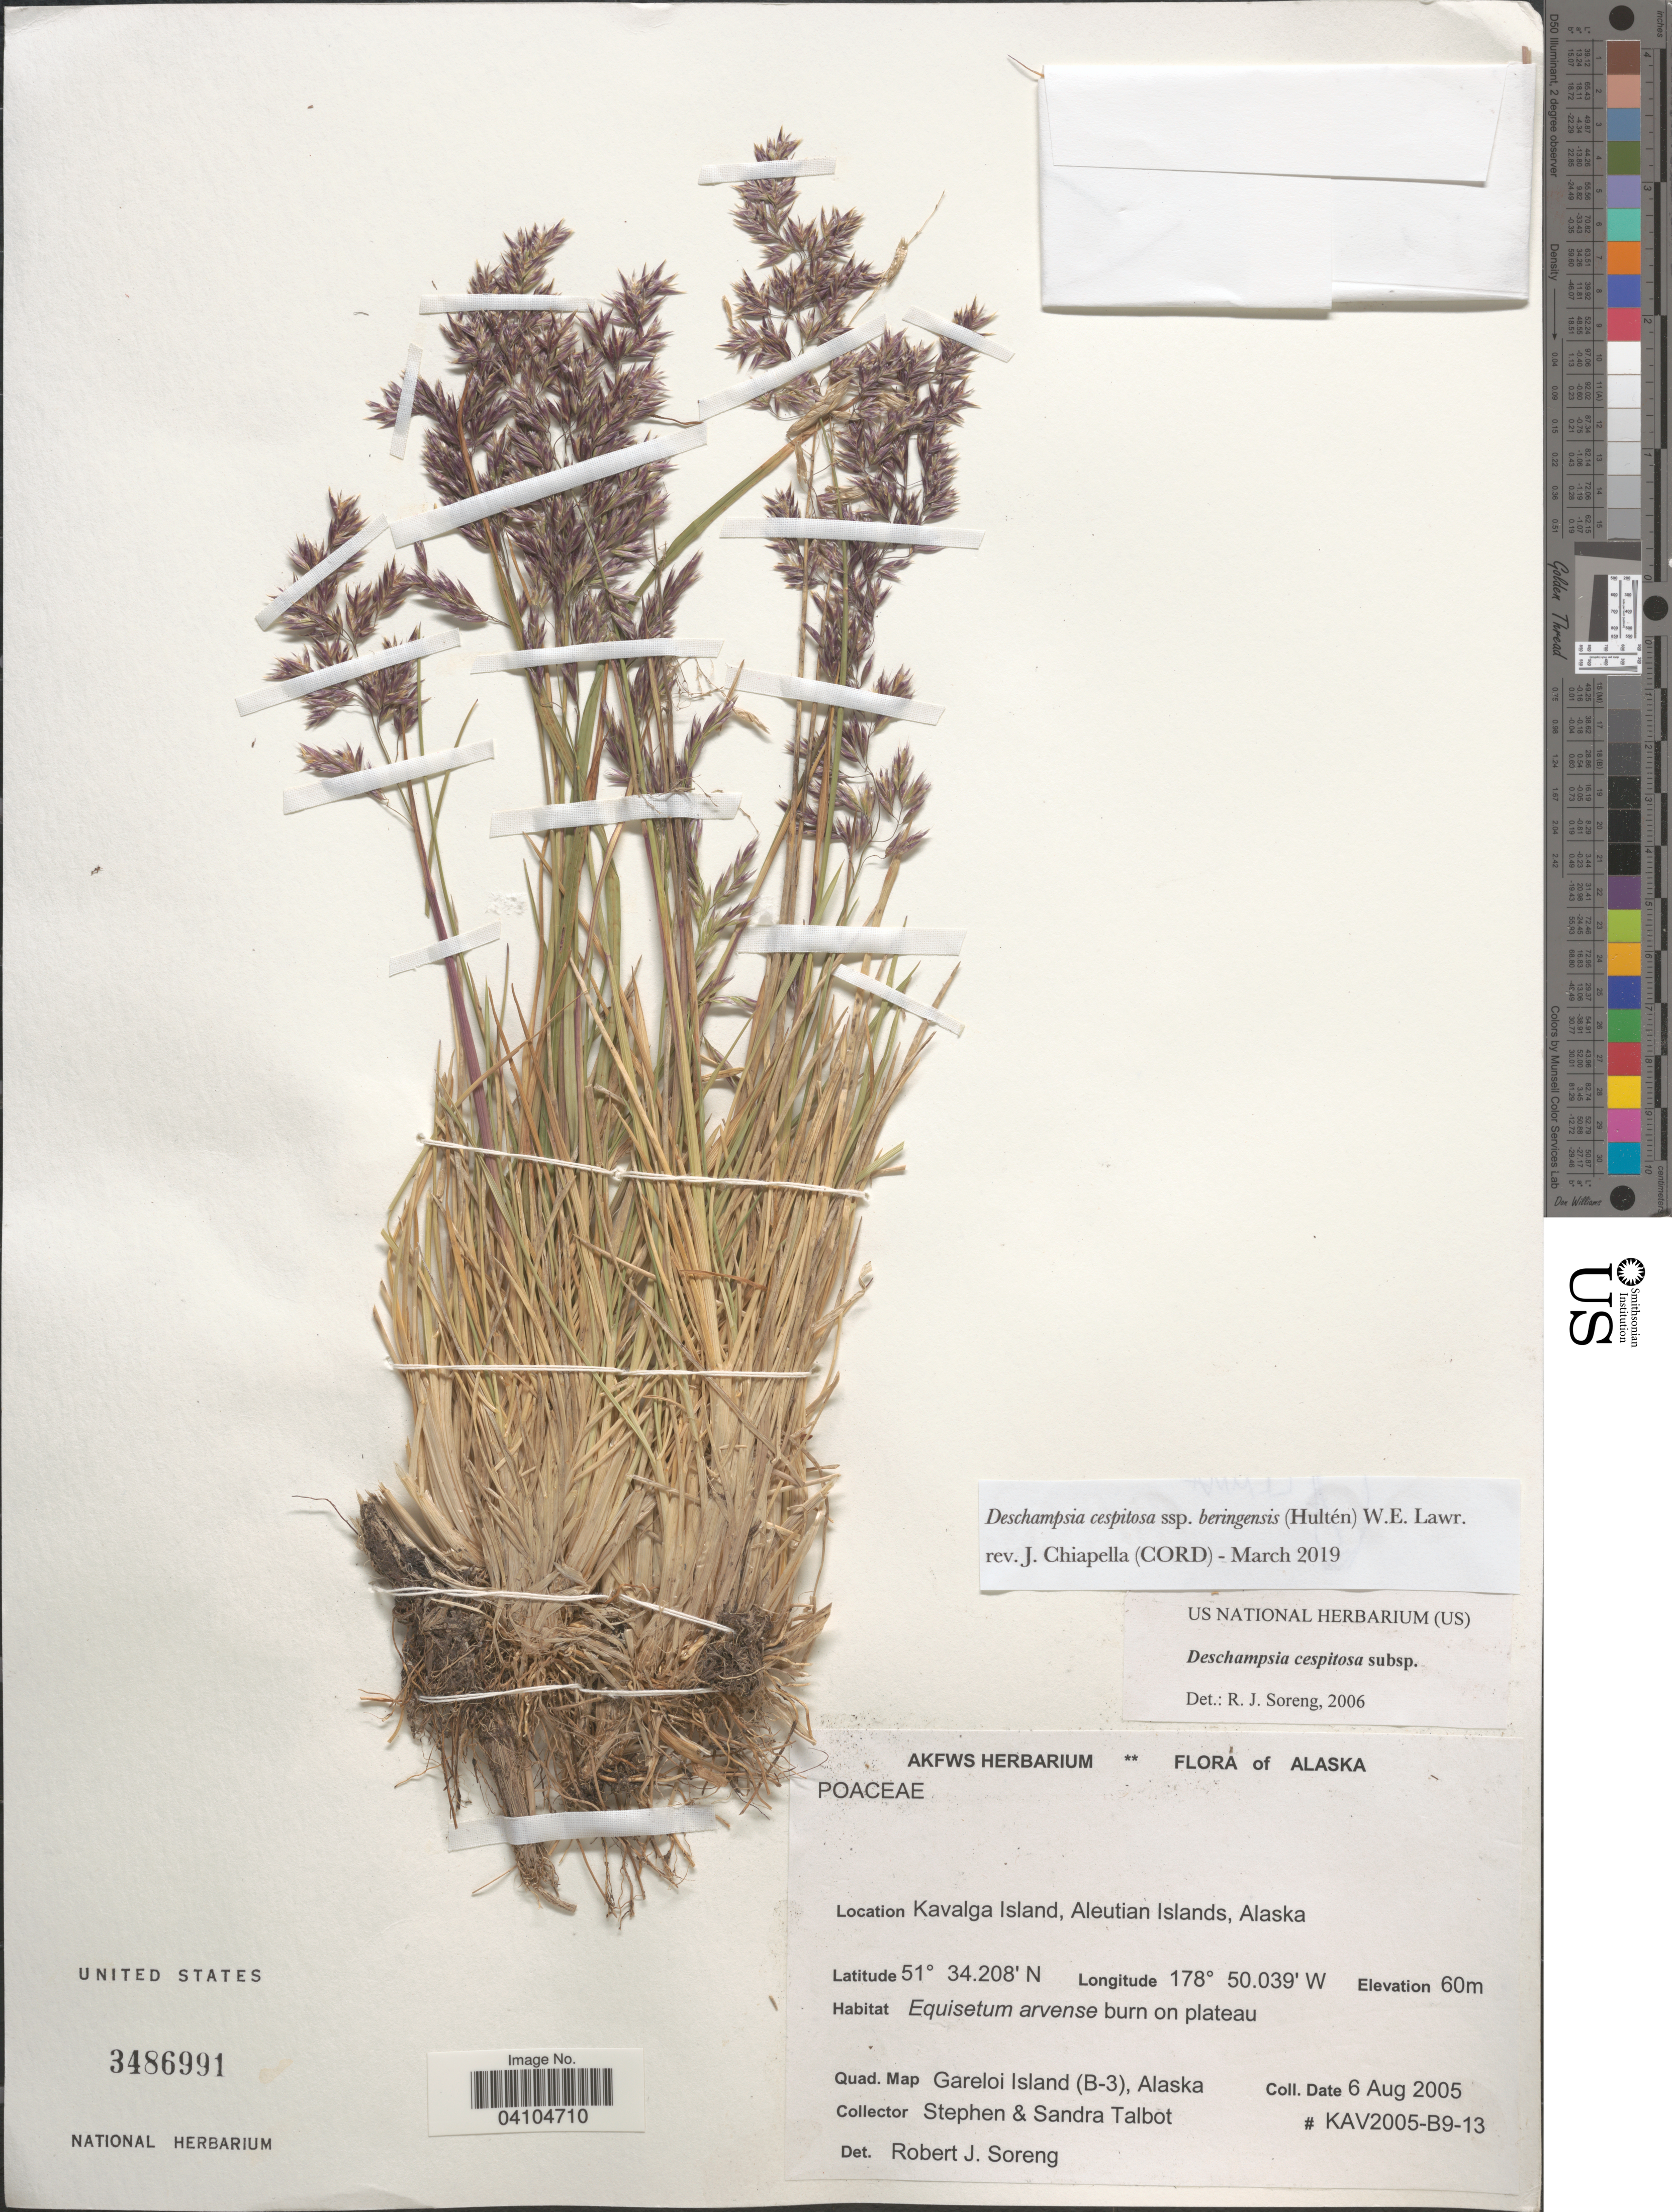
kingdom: Plantae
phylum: Tracheophyta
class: Liliopsida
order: Poales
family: Poaceae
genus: Deschampsia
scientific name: Deschampsia cespitosa subsp. beringensis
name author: (Hultén) Lawrence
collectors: S. S. Talbot & S. Talbot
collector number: KAV2005-B9-13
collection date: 2005-08-06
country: United States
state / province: Alaska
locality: Kavalga Island, Aleutian Islands. Quad. Map Gareloi Island (B-3).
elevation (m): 60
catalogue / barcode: US 3486991